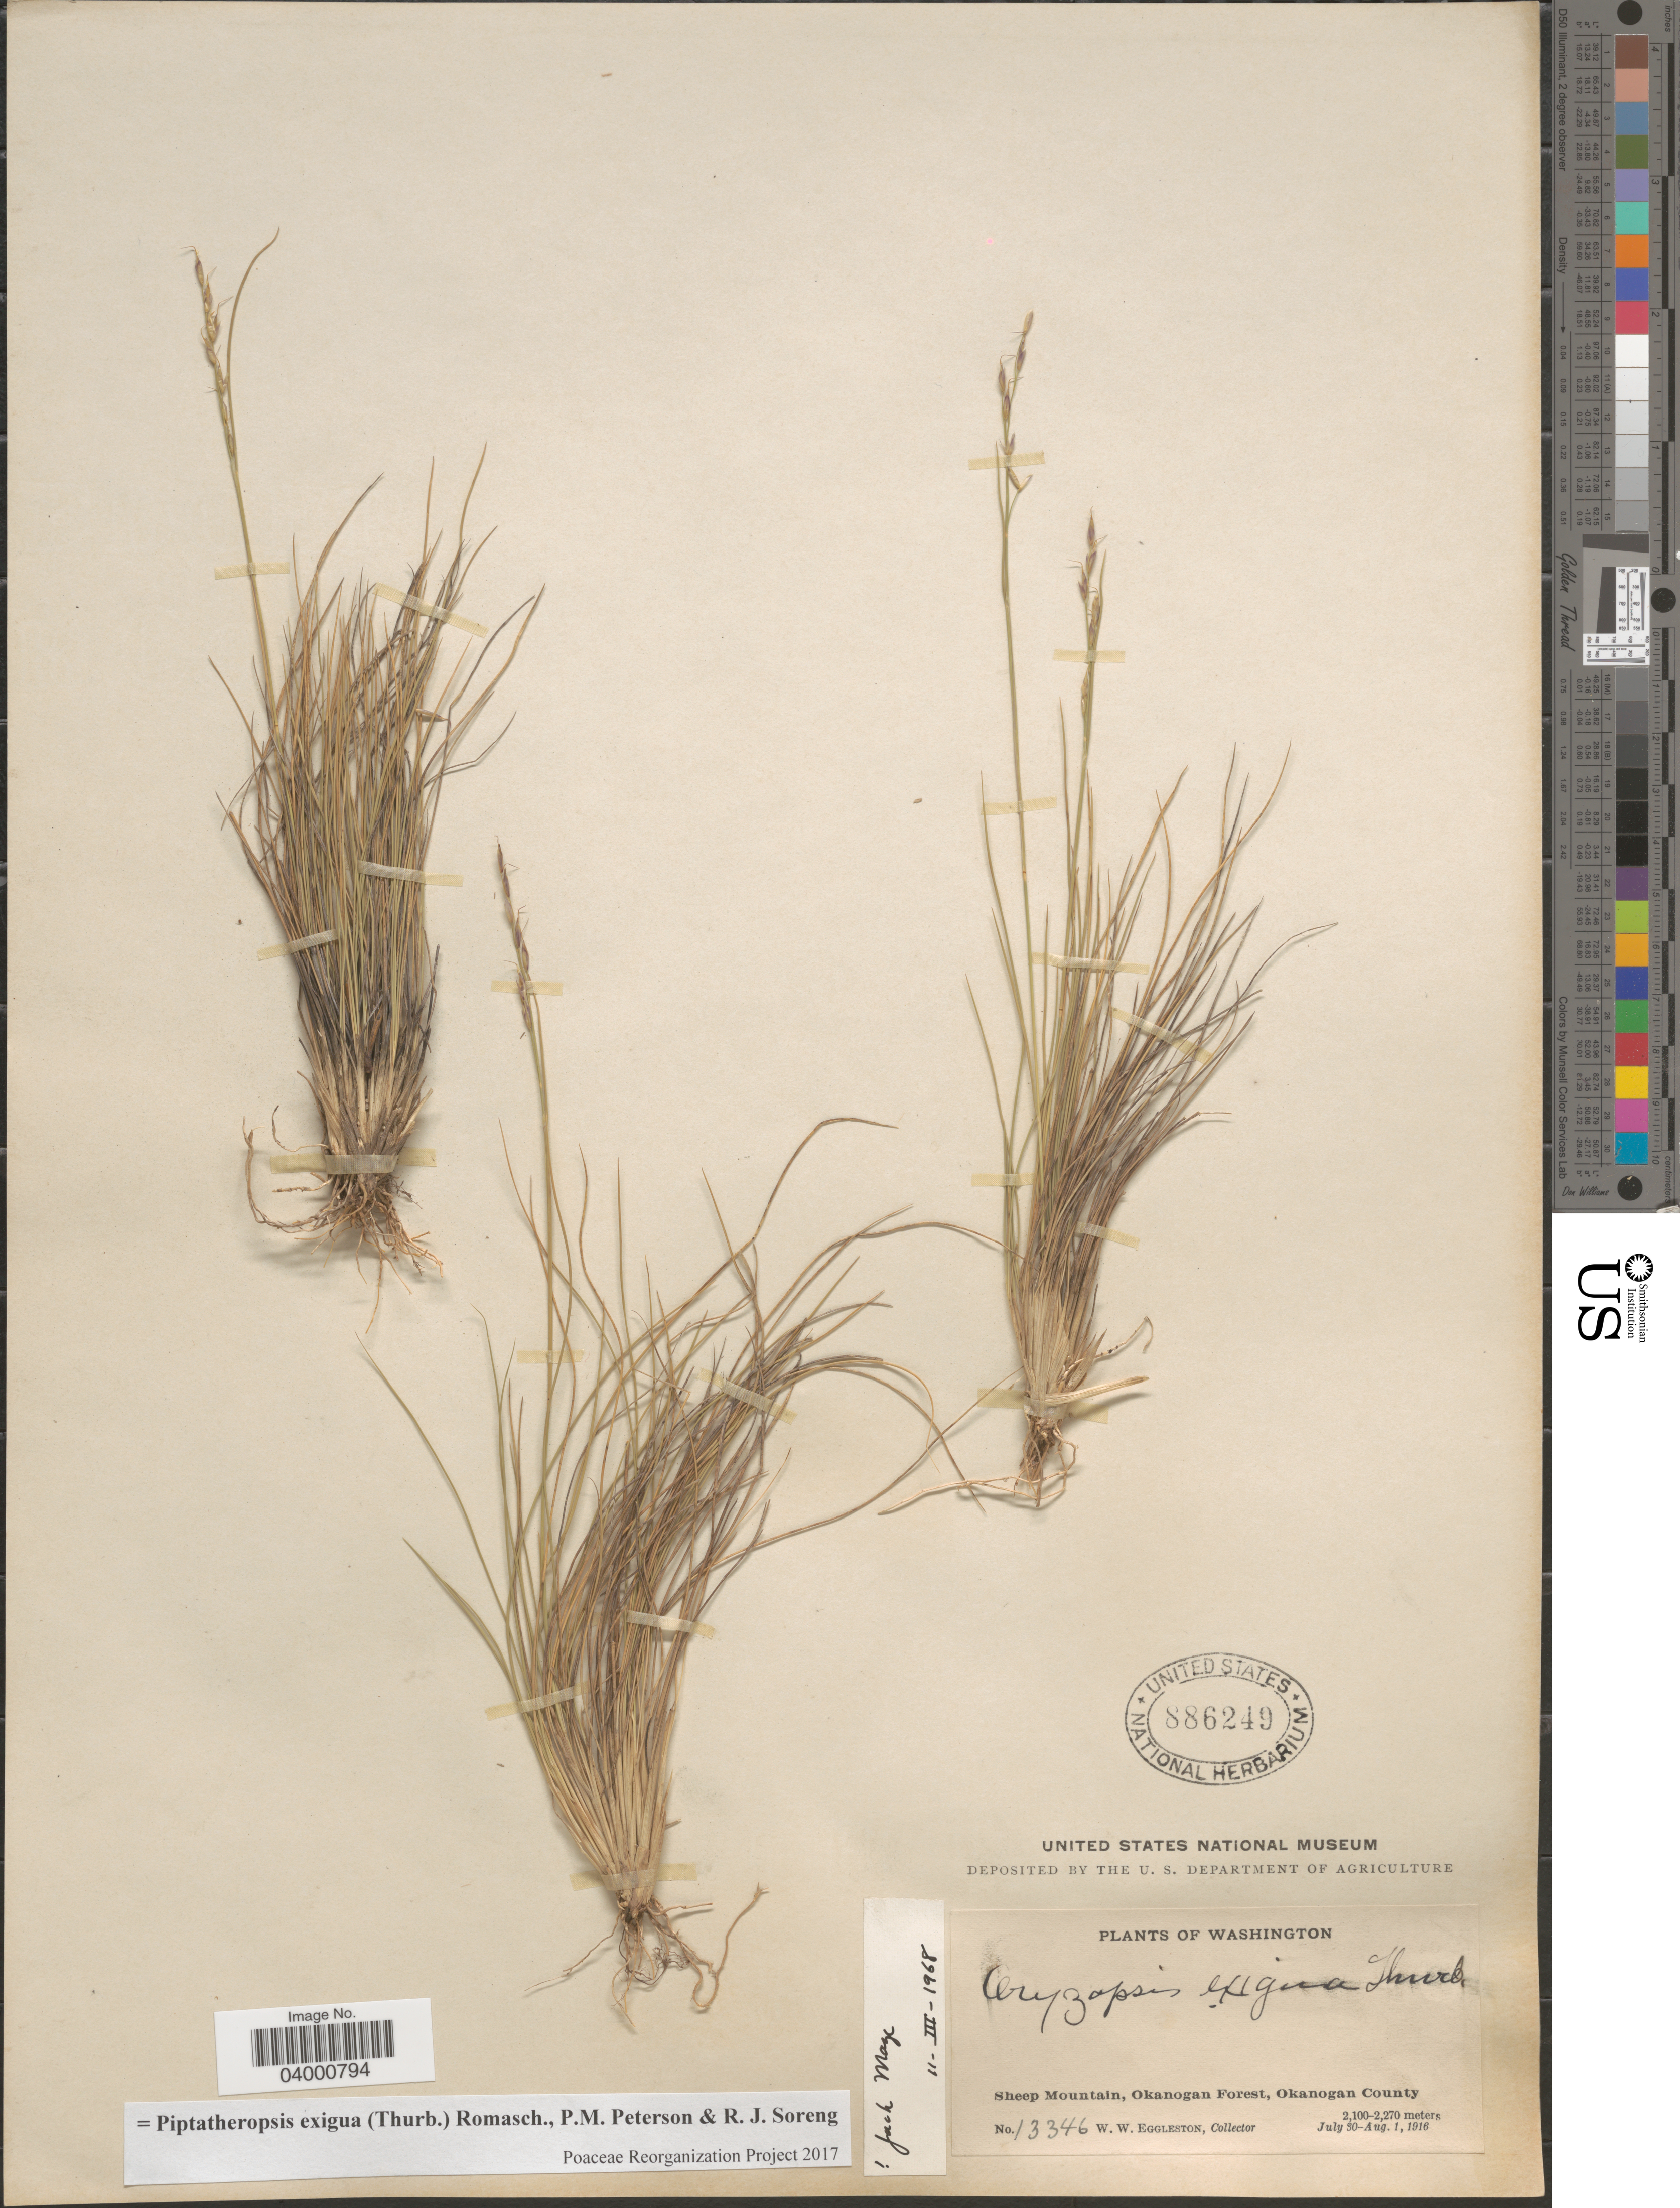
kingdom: Plantae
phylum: Tracheophyta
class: Liliopsida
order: Poales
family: Poaceae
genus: Piptatheropsis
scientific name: Piptatheropsis exigua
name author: (Thurb.) Romasch. et al.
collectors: W. W. Eggleston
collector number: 13346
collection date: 1916-07-30/1916-08-01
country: United States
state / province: Washington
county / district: Okanogan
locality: Sheep Mountain, Okanogan Forest, Okanogan County.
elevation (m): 2100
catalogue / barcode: US 886249